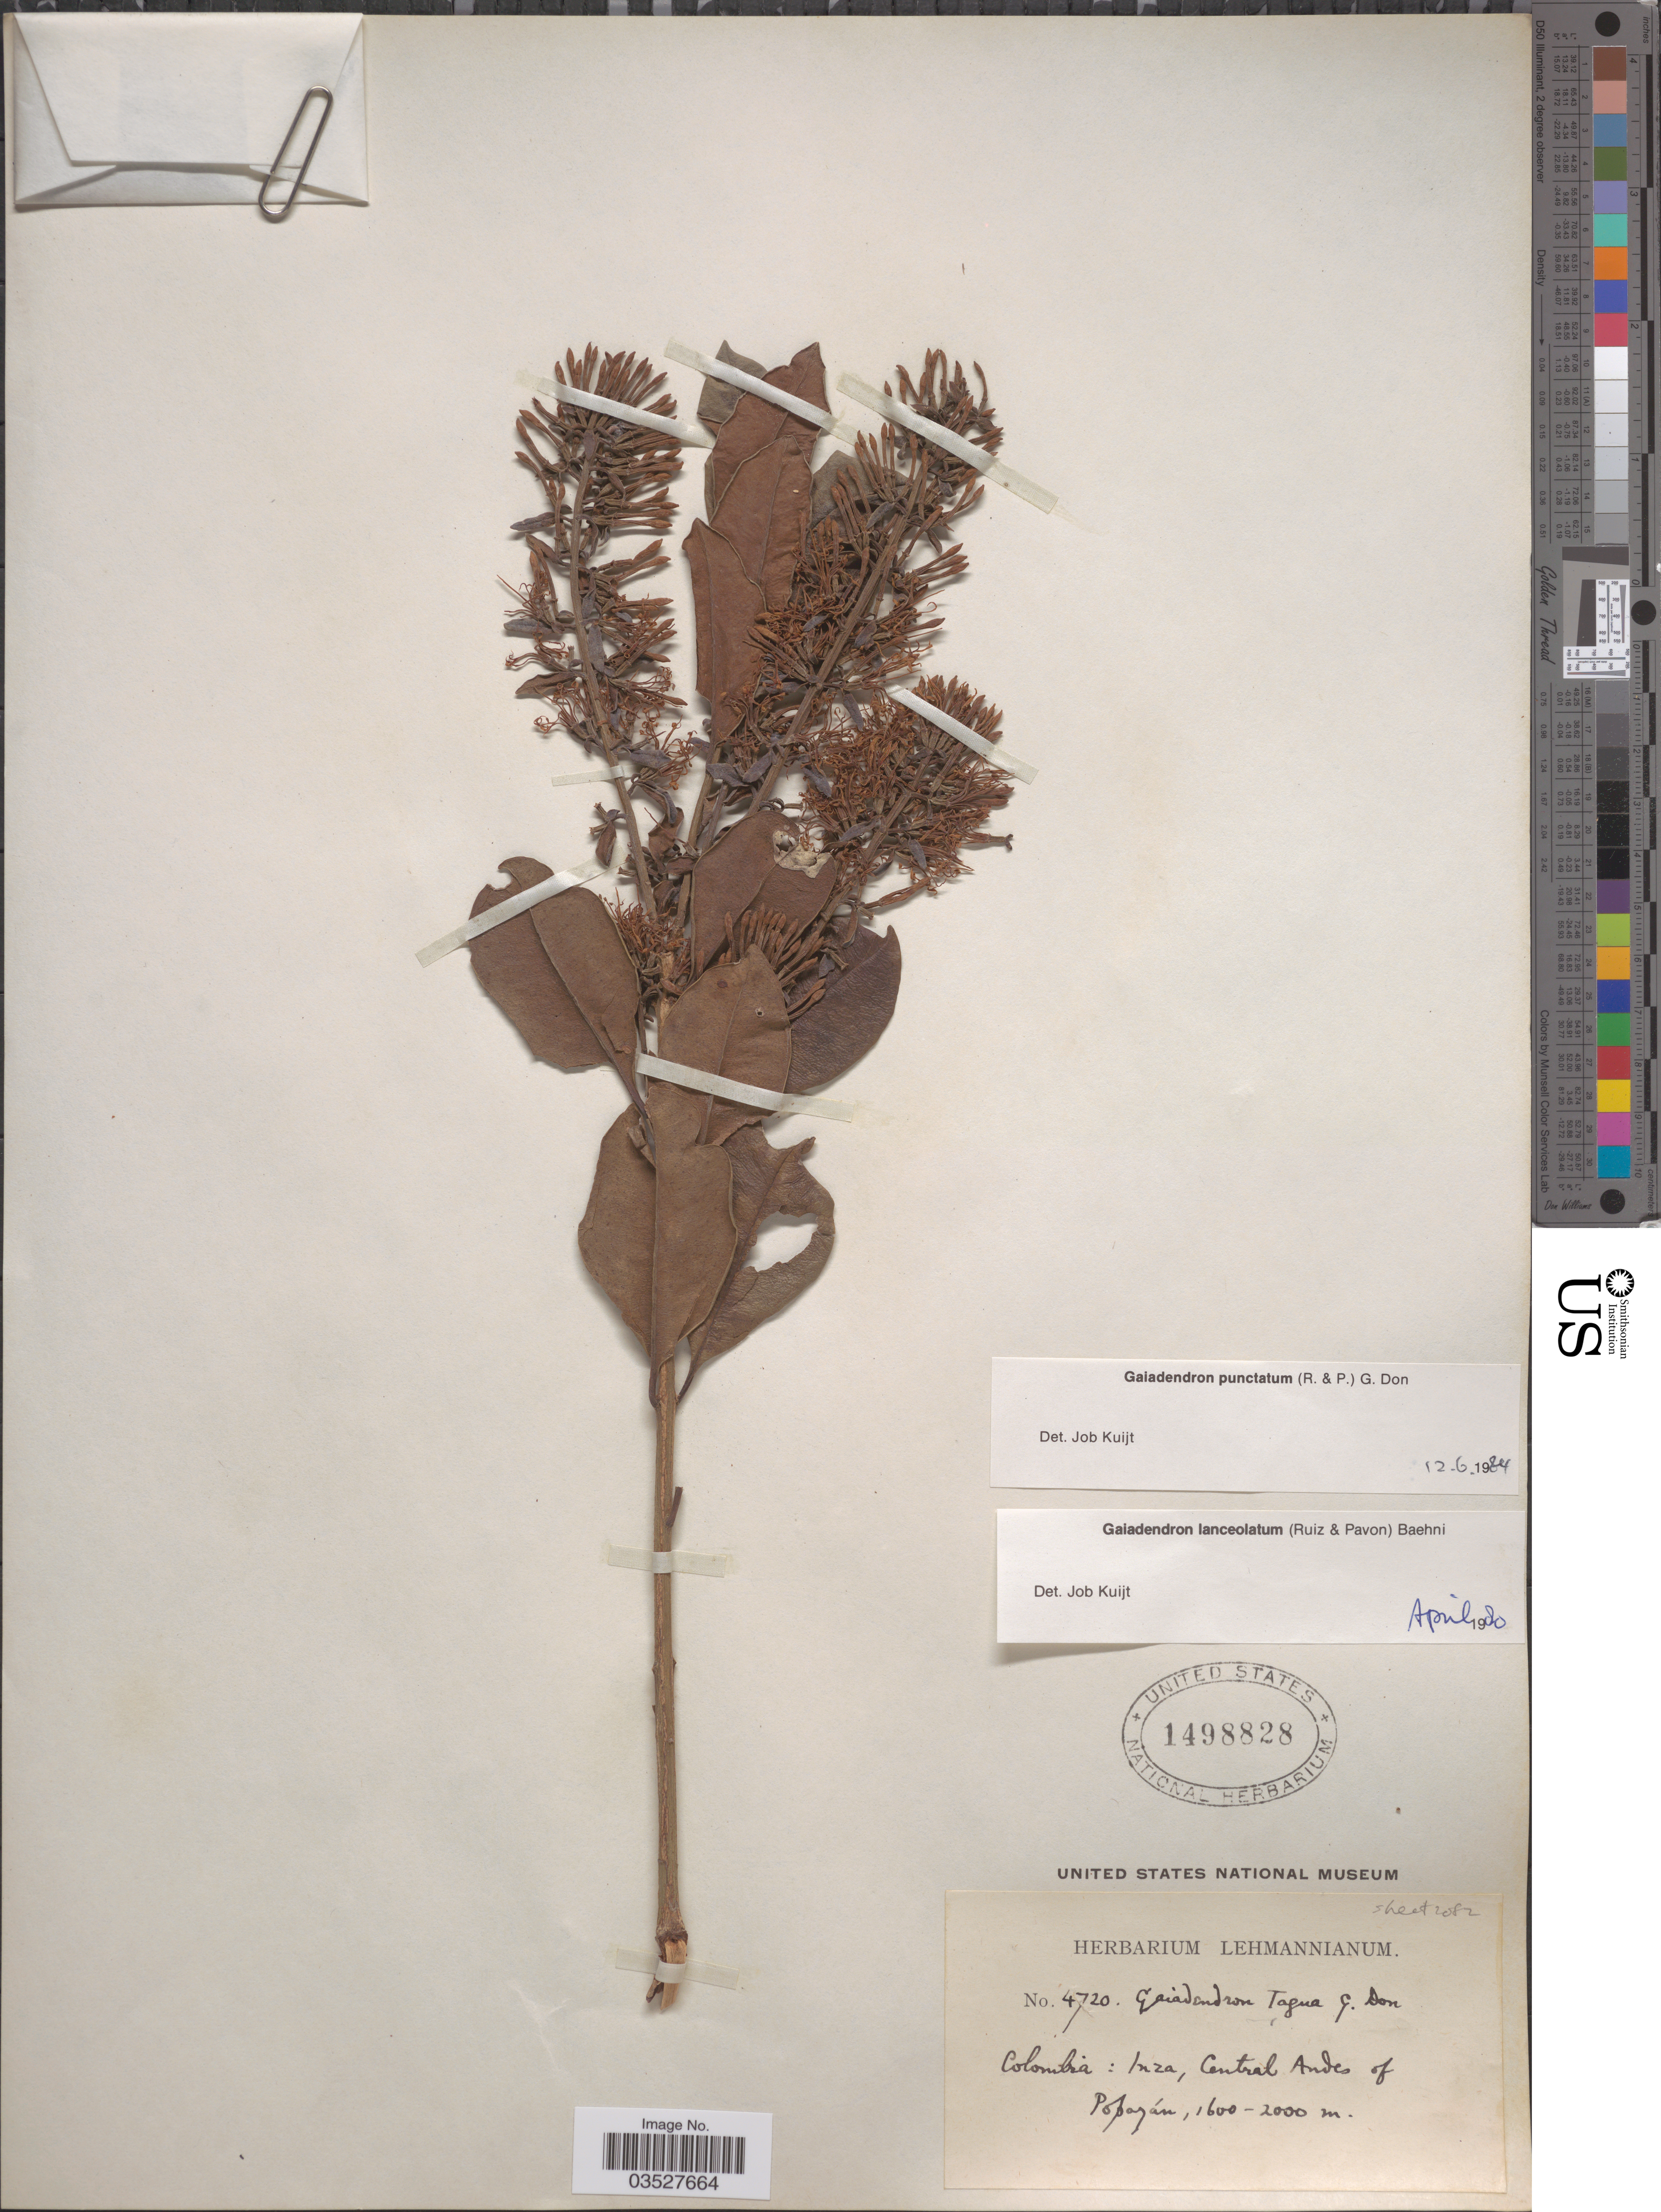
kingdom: Plantae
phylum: Tracheophyta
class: Magnoliopsida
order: Santalales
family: Loranthaceae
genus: Gaiadendron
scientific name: Gaiadendron punctatum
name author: (Ruiz & Pav.) G. Don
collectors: ex herb. Lehmannianum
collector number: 4720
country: Colombia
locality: Inza, Central Andes of Popayán.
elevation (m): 1600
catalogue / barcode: US 1498828